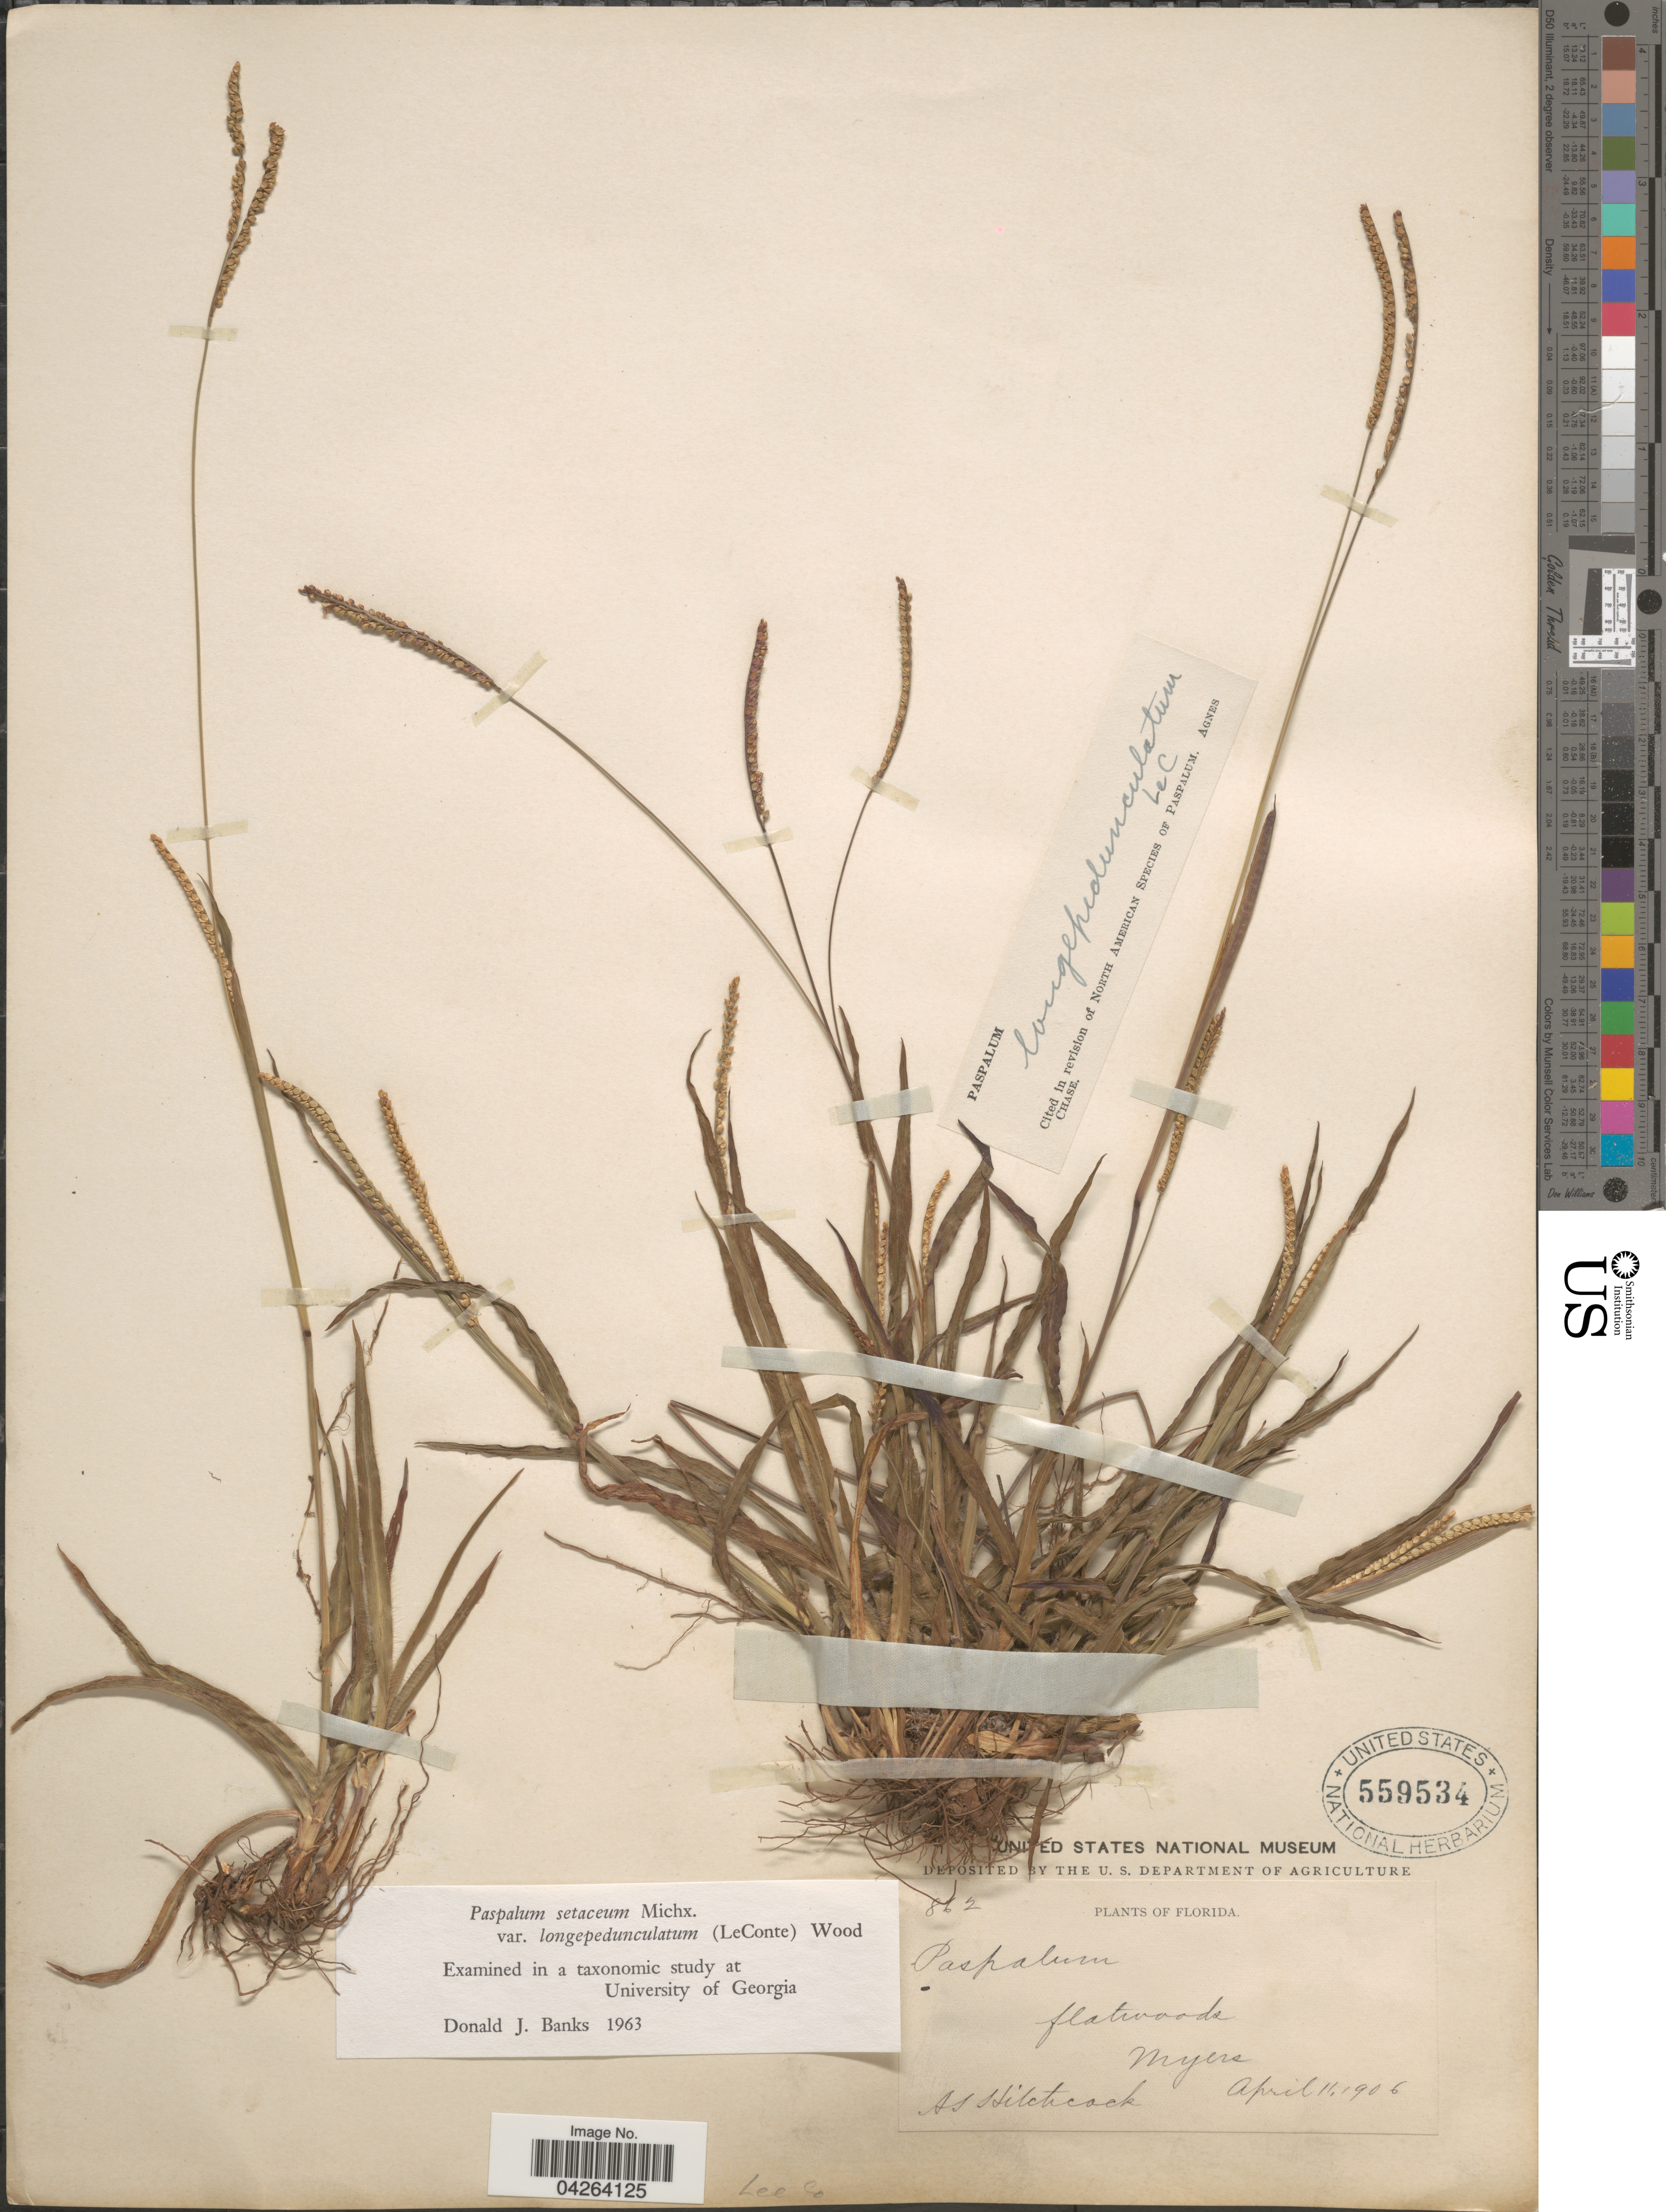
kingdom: Plantae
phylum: Tracheophyta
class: Liliopsida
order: Poales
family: Poaceae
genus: Paspalum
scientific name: Paspalum setaceum var. longipedunculatum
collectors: A. S. Hitchcock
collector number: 862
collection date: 1906-04-11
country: United States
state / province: Florida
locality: Flatwoods. Myers. Lee Co.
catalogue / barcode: US 559534